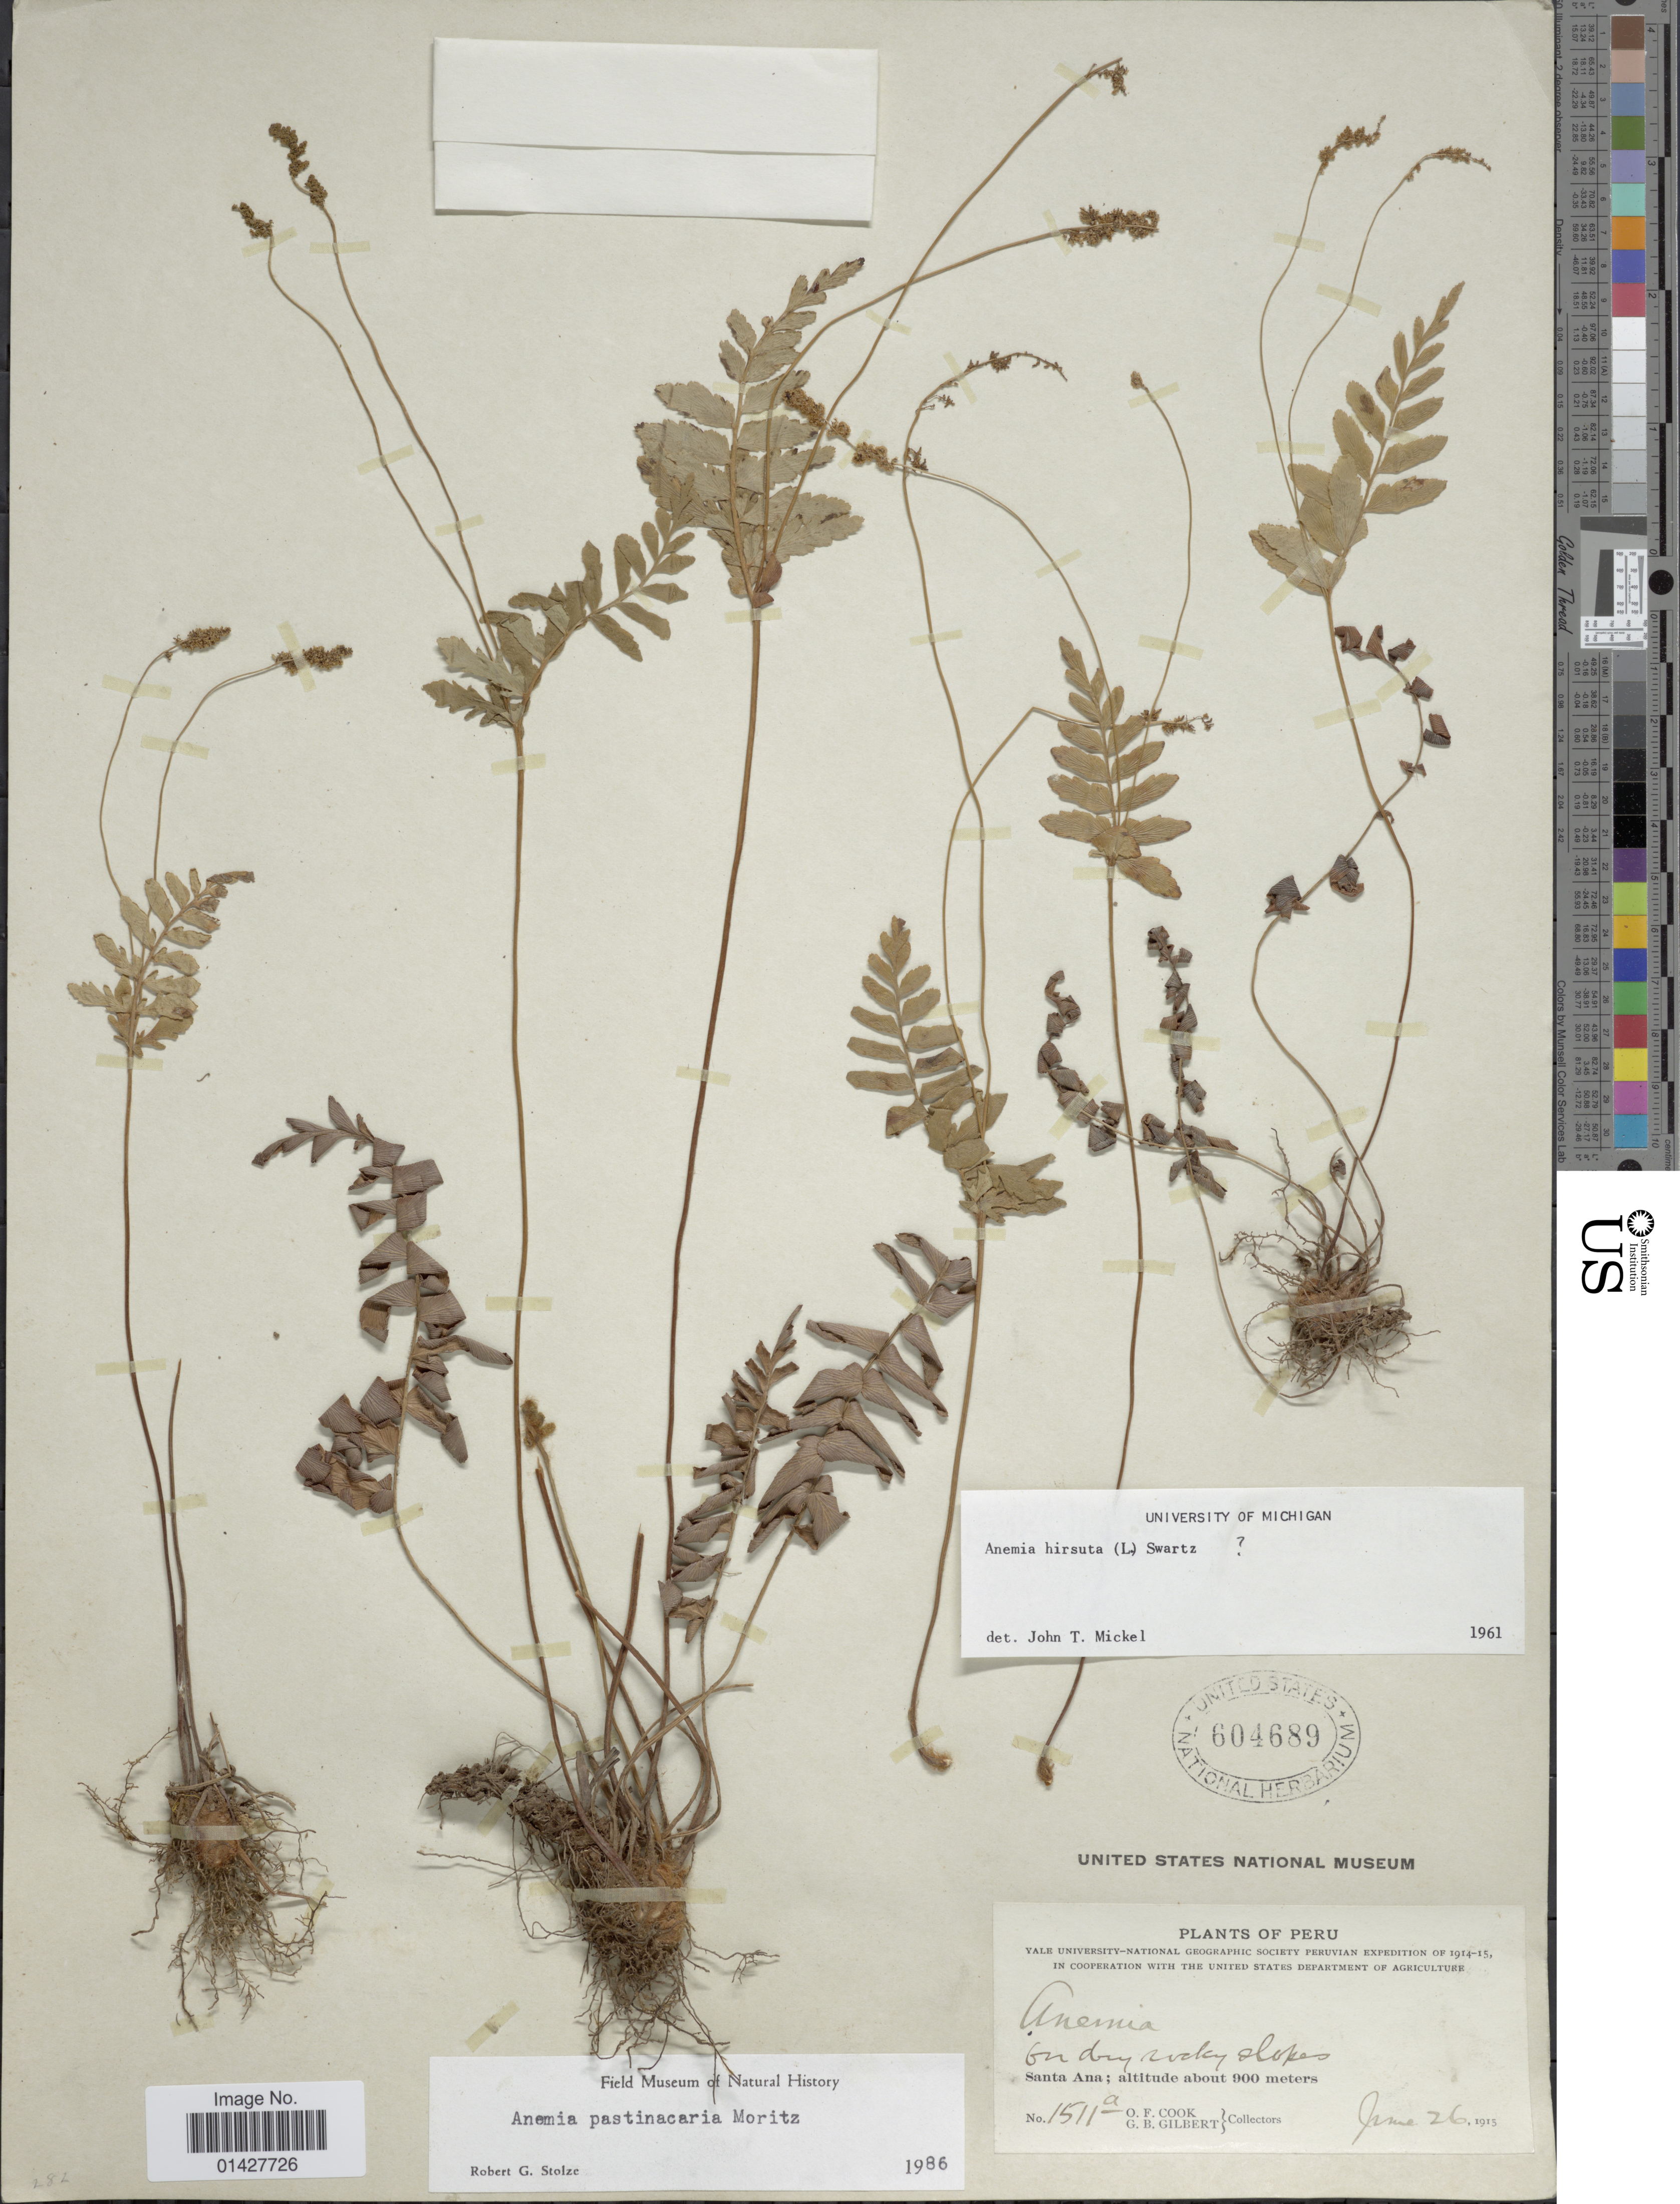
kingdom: Plantae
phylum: Tracheophyta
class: Polypodiopsida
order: Schizaeales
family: Anemiaceae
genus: Anemia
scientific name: Anemia pastinacaria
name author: Moritz ex Prantl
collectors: O. F. Cook & G. B. Gilbert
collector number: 1511a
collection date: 1915-06-26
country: Peru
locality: On dry rocky slopes, Santa Ana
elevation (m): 900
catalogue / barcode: US 604689